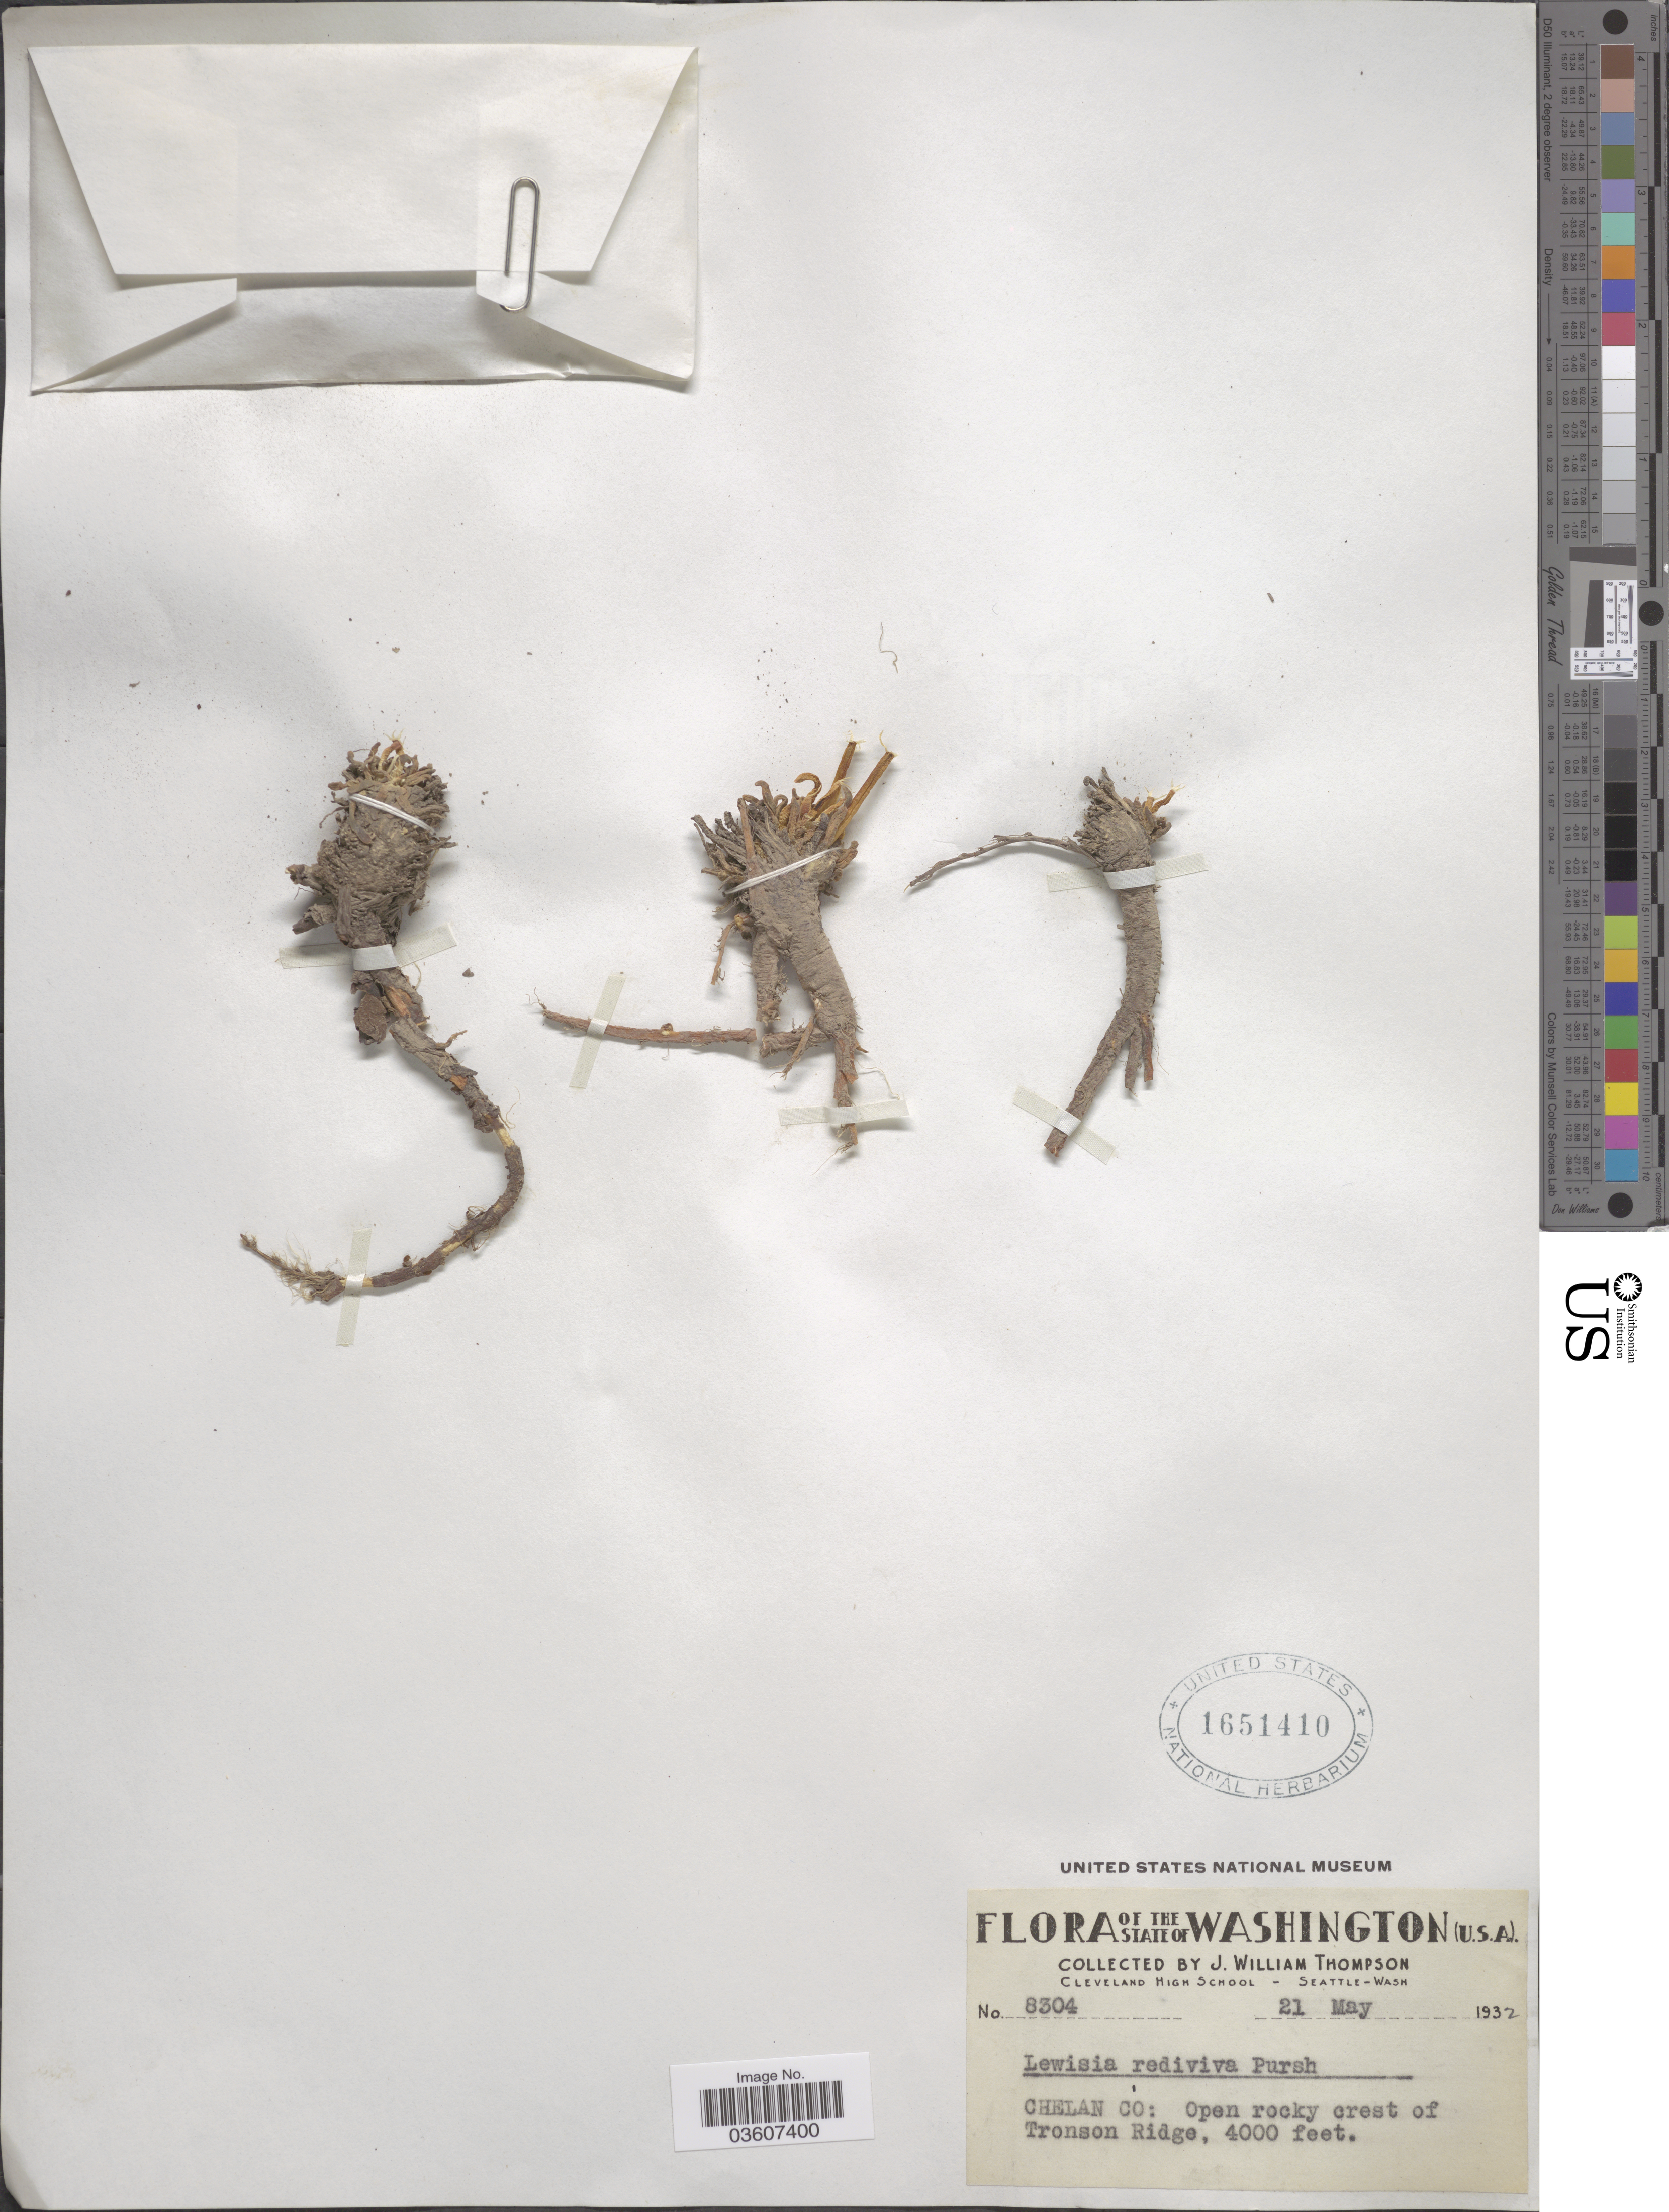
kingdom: Plantae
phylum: Tracheophyta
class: Magnoliopsida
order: Caryophyllales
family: Montiaceae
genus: Lewisia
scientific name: Lewisia rediviva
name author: Pursh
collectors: J. W. Thompson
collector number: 8304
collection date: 1932-05-21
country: United States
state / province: Washington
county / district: Chelan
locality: Chelan Co: Open rocky crest of Tronson Ridge.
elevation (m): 1219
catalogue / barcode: US 1651410